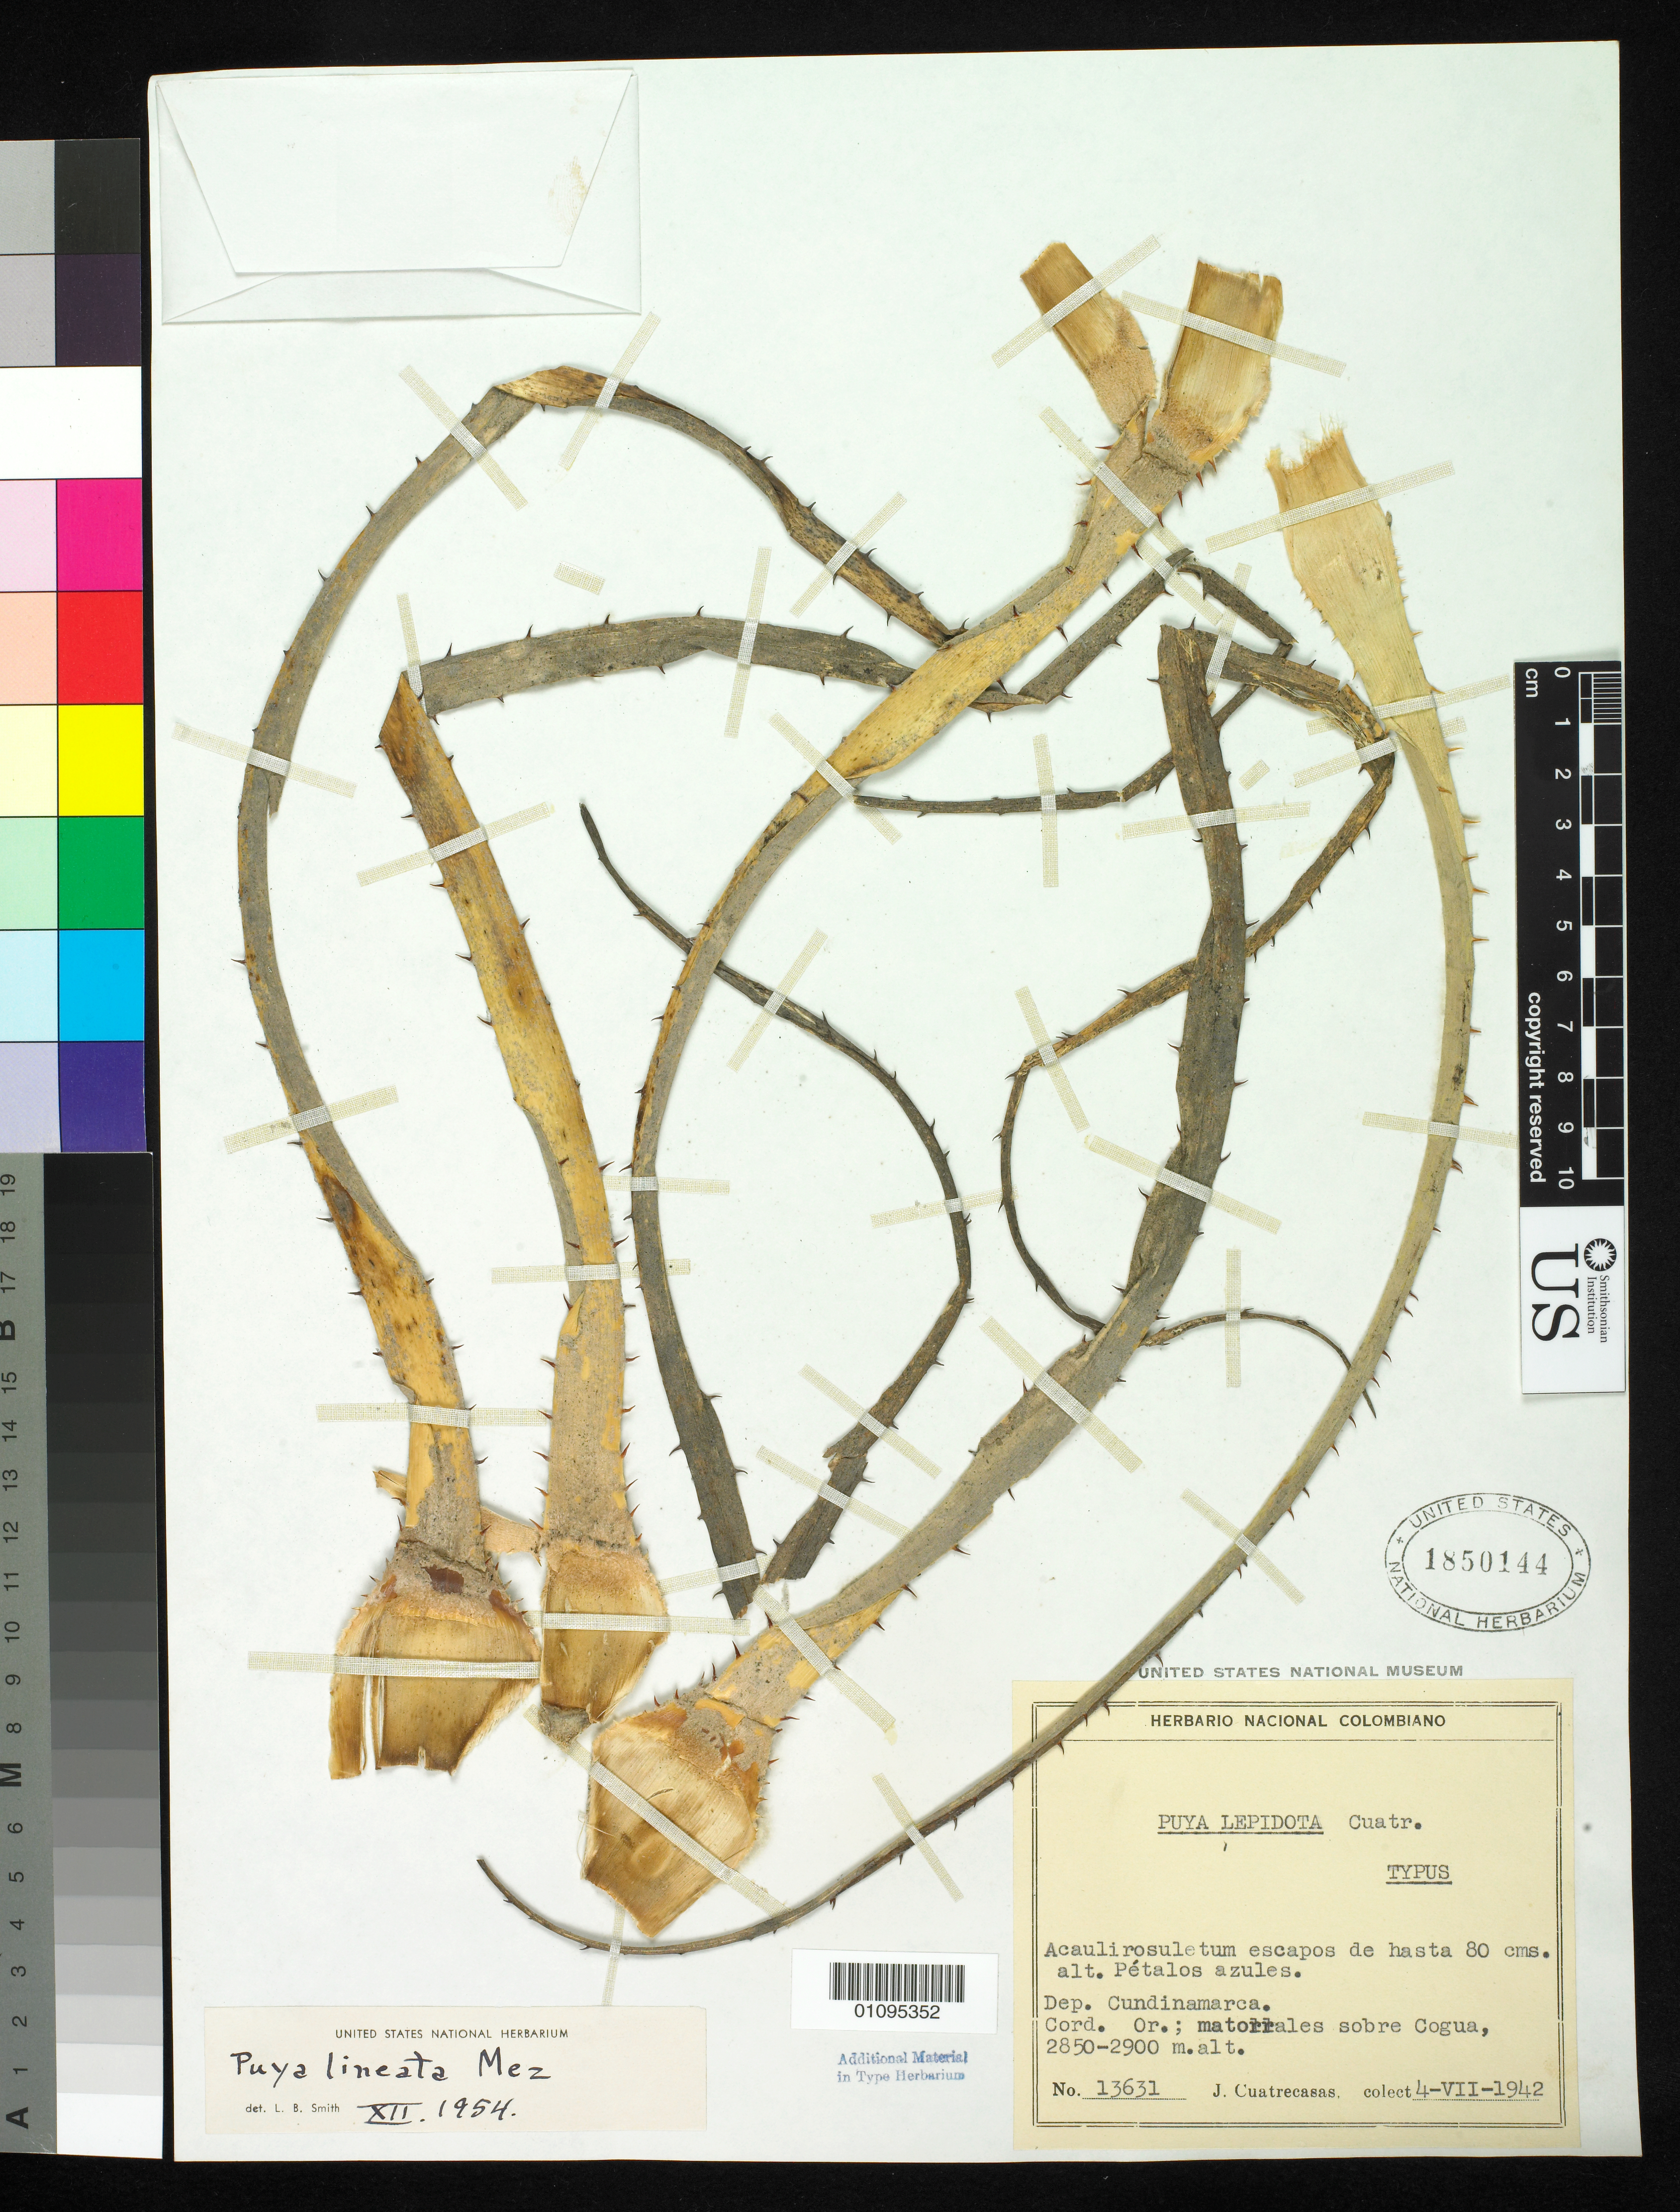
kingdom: Plantae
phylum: Tracheophyta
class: Liliopsida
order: Poales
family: Bromeliaceae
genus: Puya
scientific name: Puya lepidota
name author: Cuatrec.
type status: Isotype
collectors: J. Cuatrecasas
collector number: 13631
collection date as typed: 04 Jul 1942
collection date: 1942-07-04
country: Colombia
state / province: Cundinamarca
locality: Above Cogua, Cordillera Oriental.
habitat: Matorrales.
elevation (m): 2850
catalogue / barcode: US 1850144